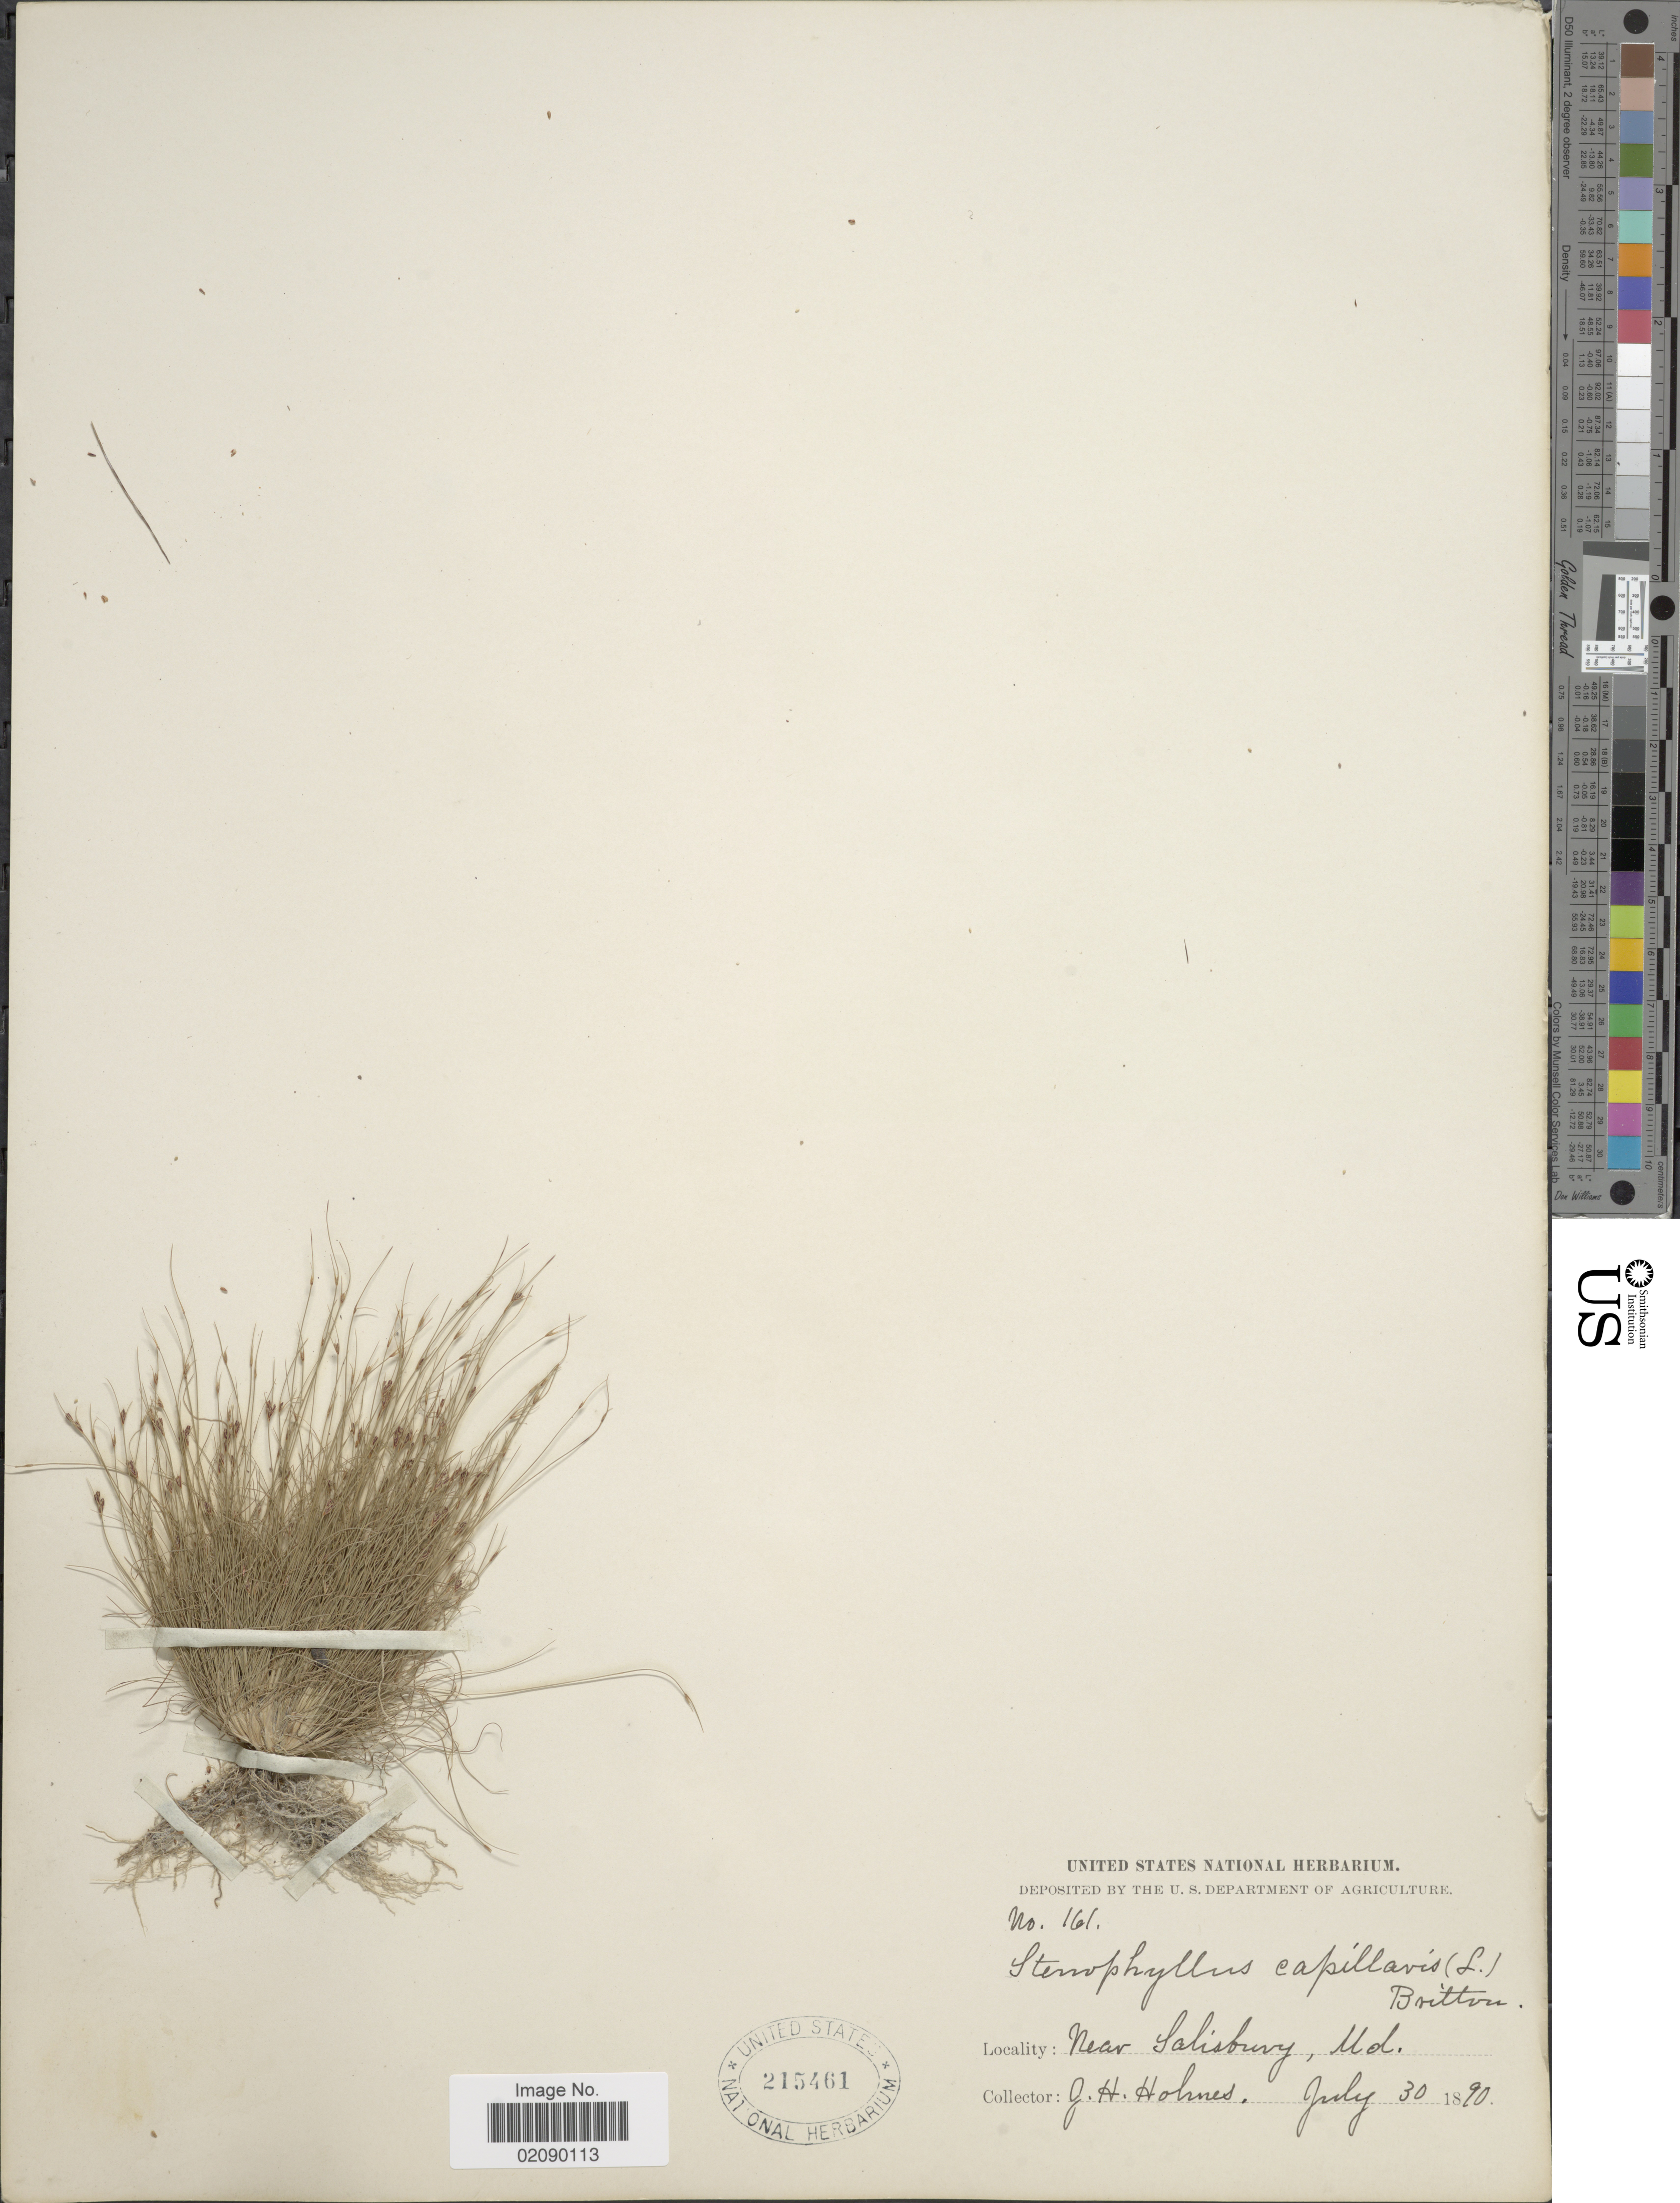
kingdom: Plantae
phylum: Tracheophyta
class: Liliopsida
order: Poales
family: Cyperaceae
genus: Bulbostylis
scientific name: Bulbostylis capillaris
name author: (L.) Kunth ex C.B. Clarke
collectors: J. Holmes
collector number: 161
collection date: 1890-07-30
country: United States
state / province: Maryland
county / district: Wicomico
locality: Near Salisburg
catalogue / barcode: US 215461